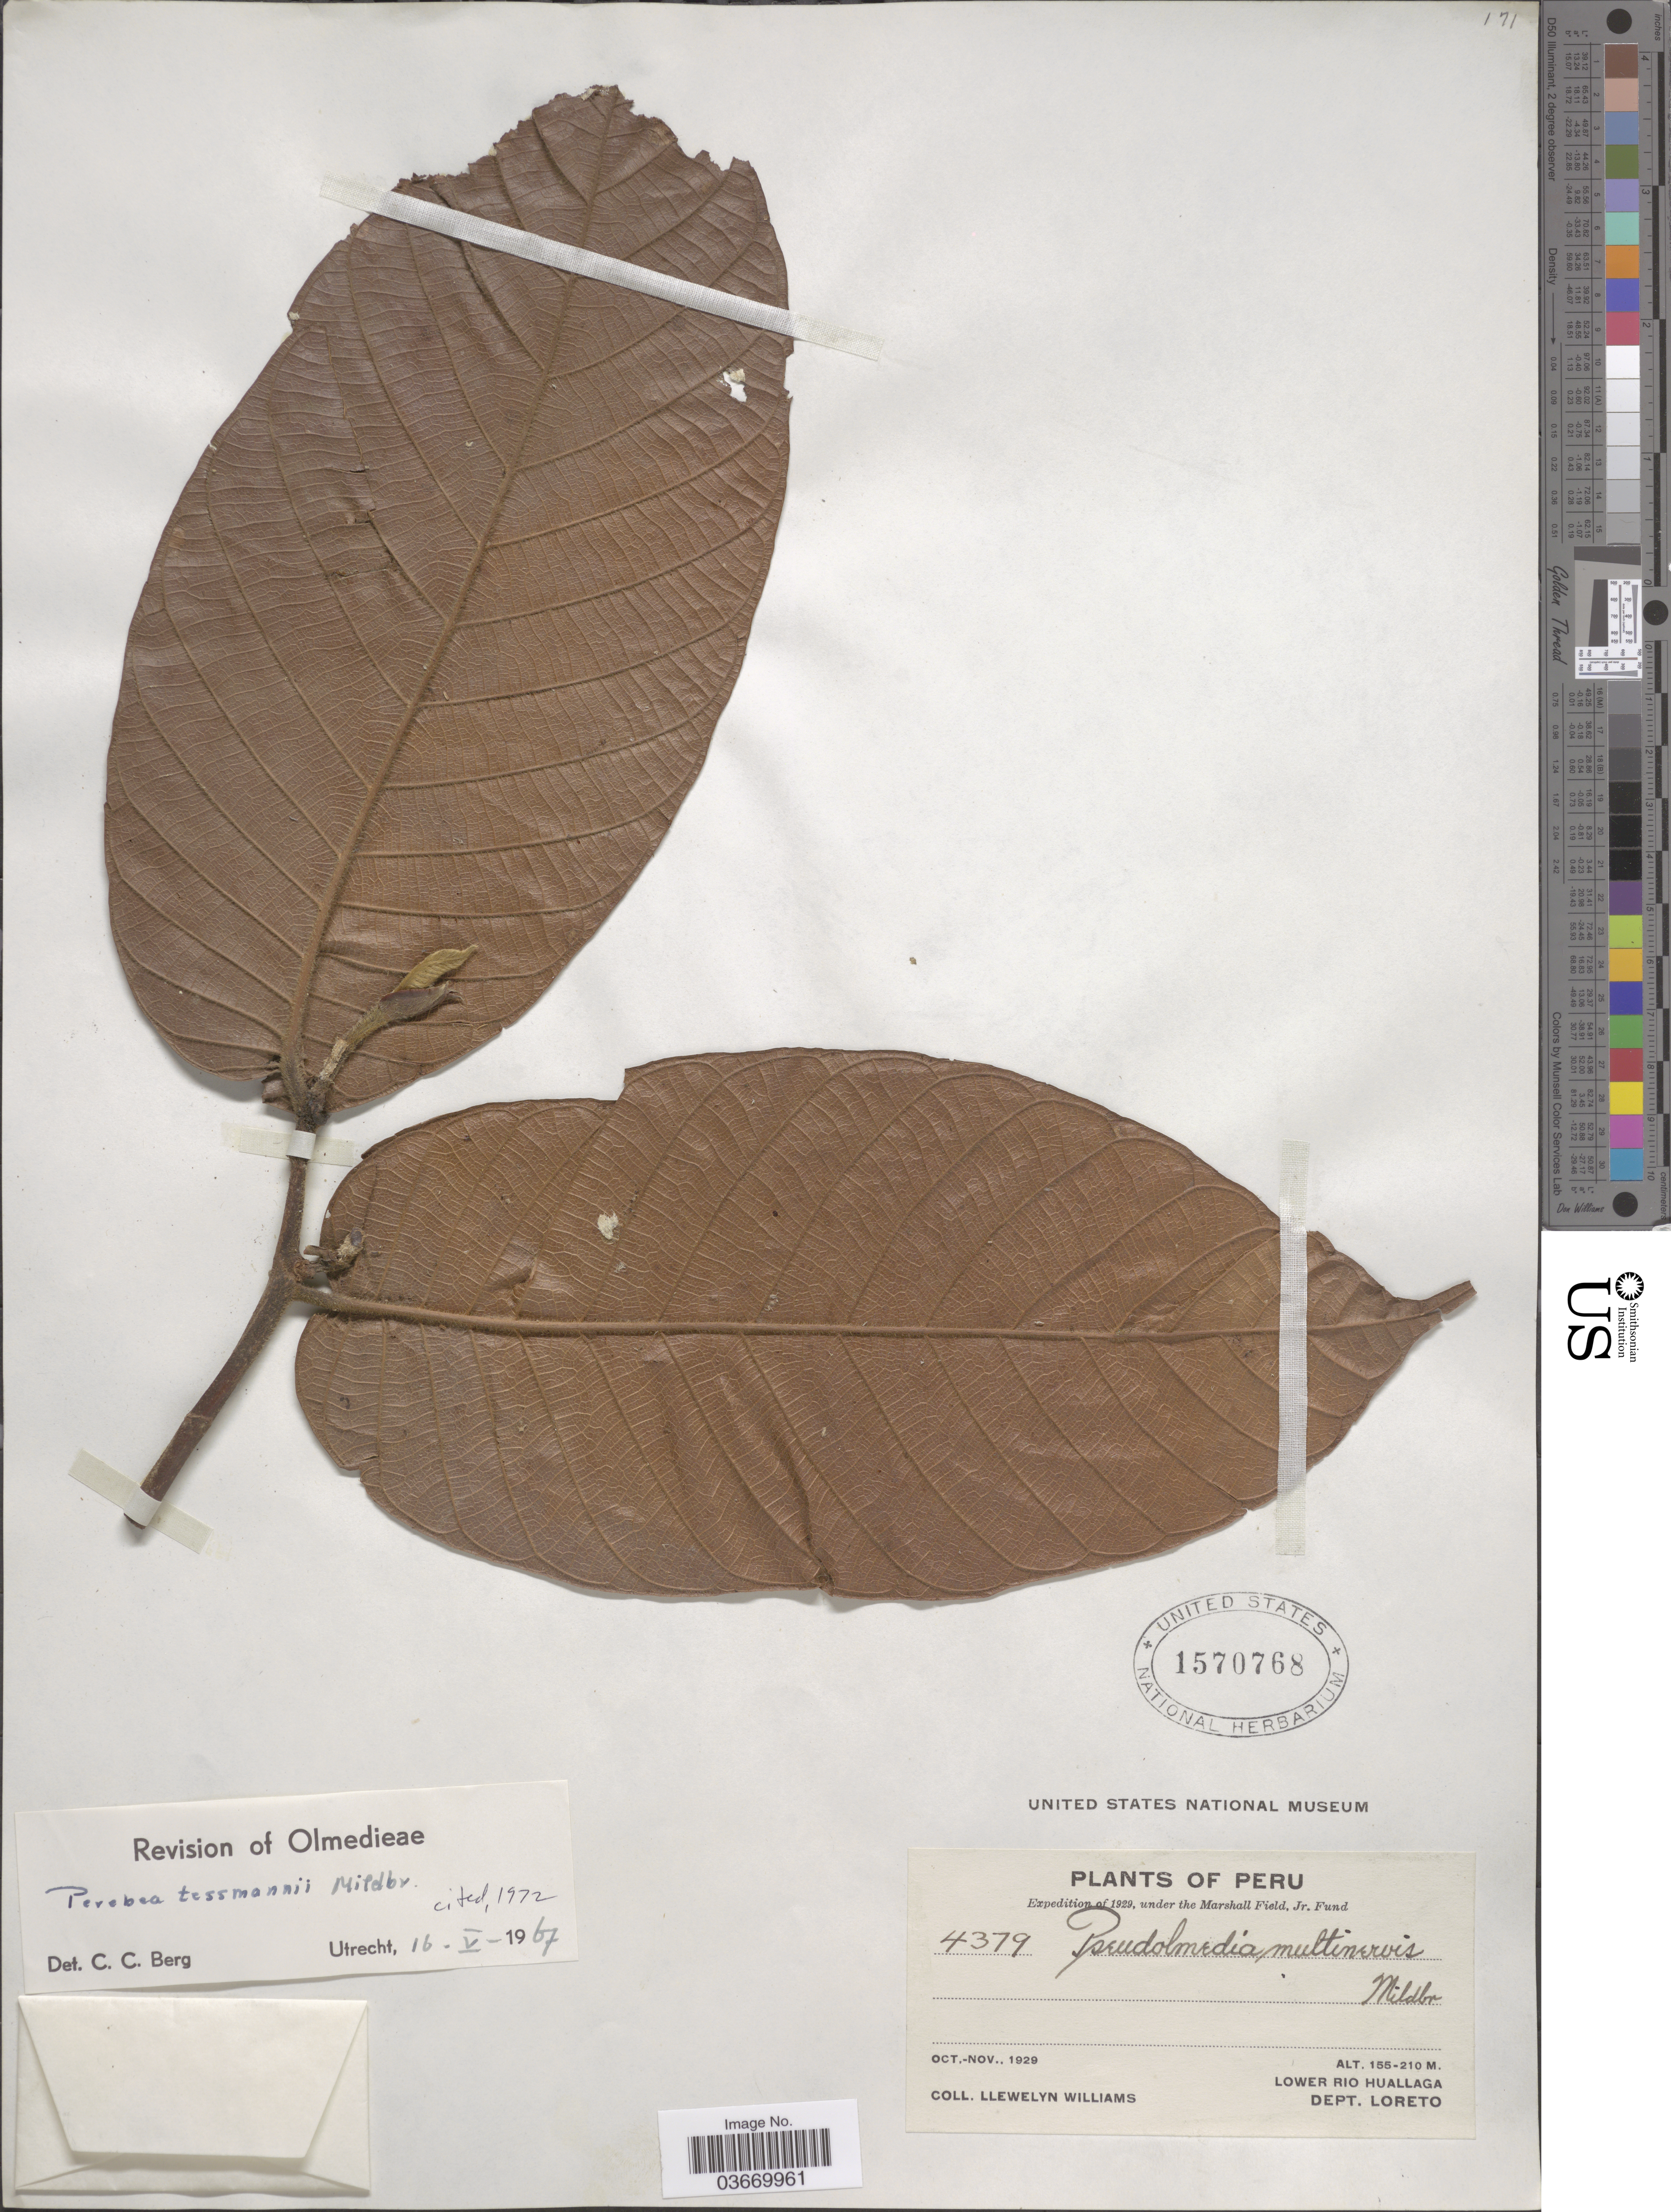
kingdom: Plantae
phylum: Tracheophyta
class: Magnoliopsida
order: Rosales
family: Moraceae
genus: Perebea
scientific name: Perebea tessmannii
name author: Mildbr.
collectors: Ll. Williams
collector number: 4379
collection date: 1929-10/1929-11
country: Peru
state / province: Loreto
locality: Lower Rio Huallaga. Dept. Loreto.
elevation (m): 155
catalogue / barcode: US 1570768